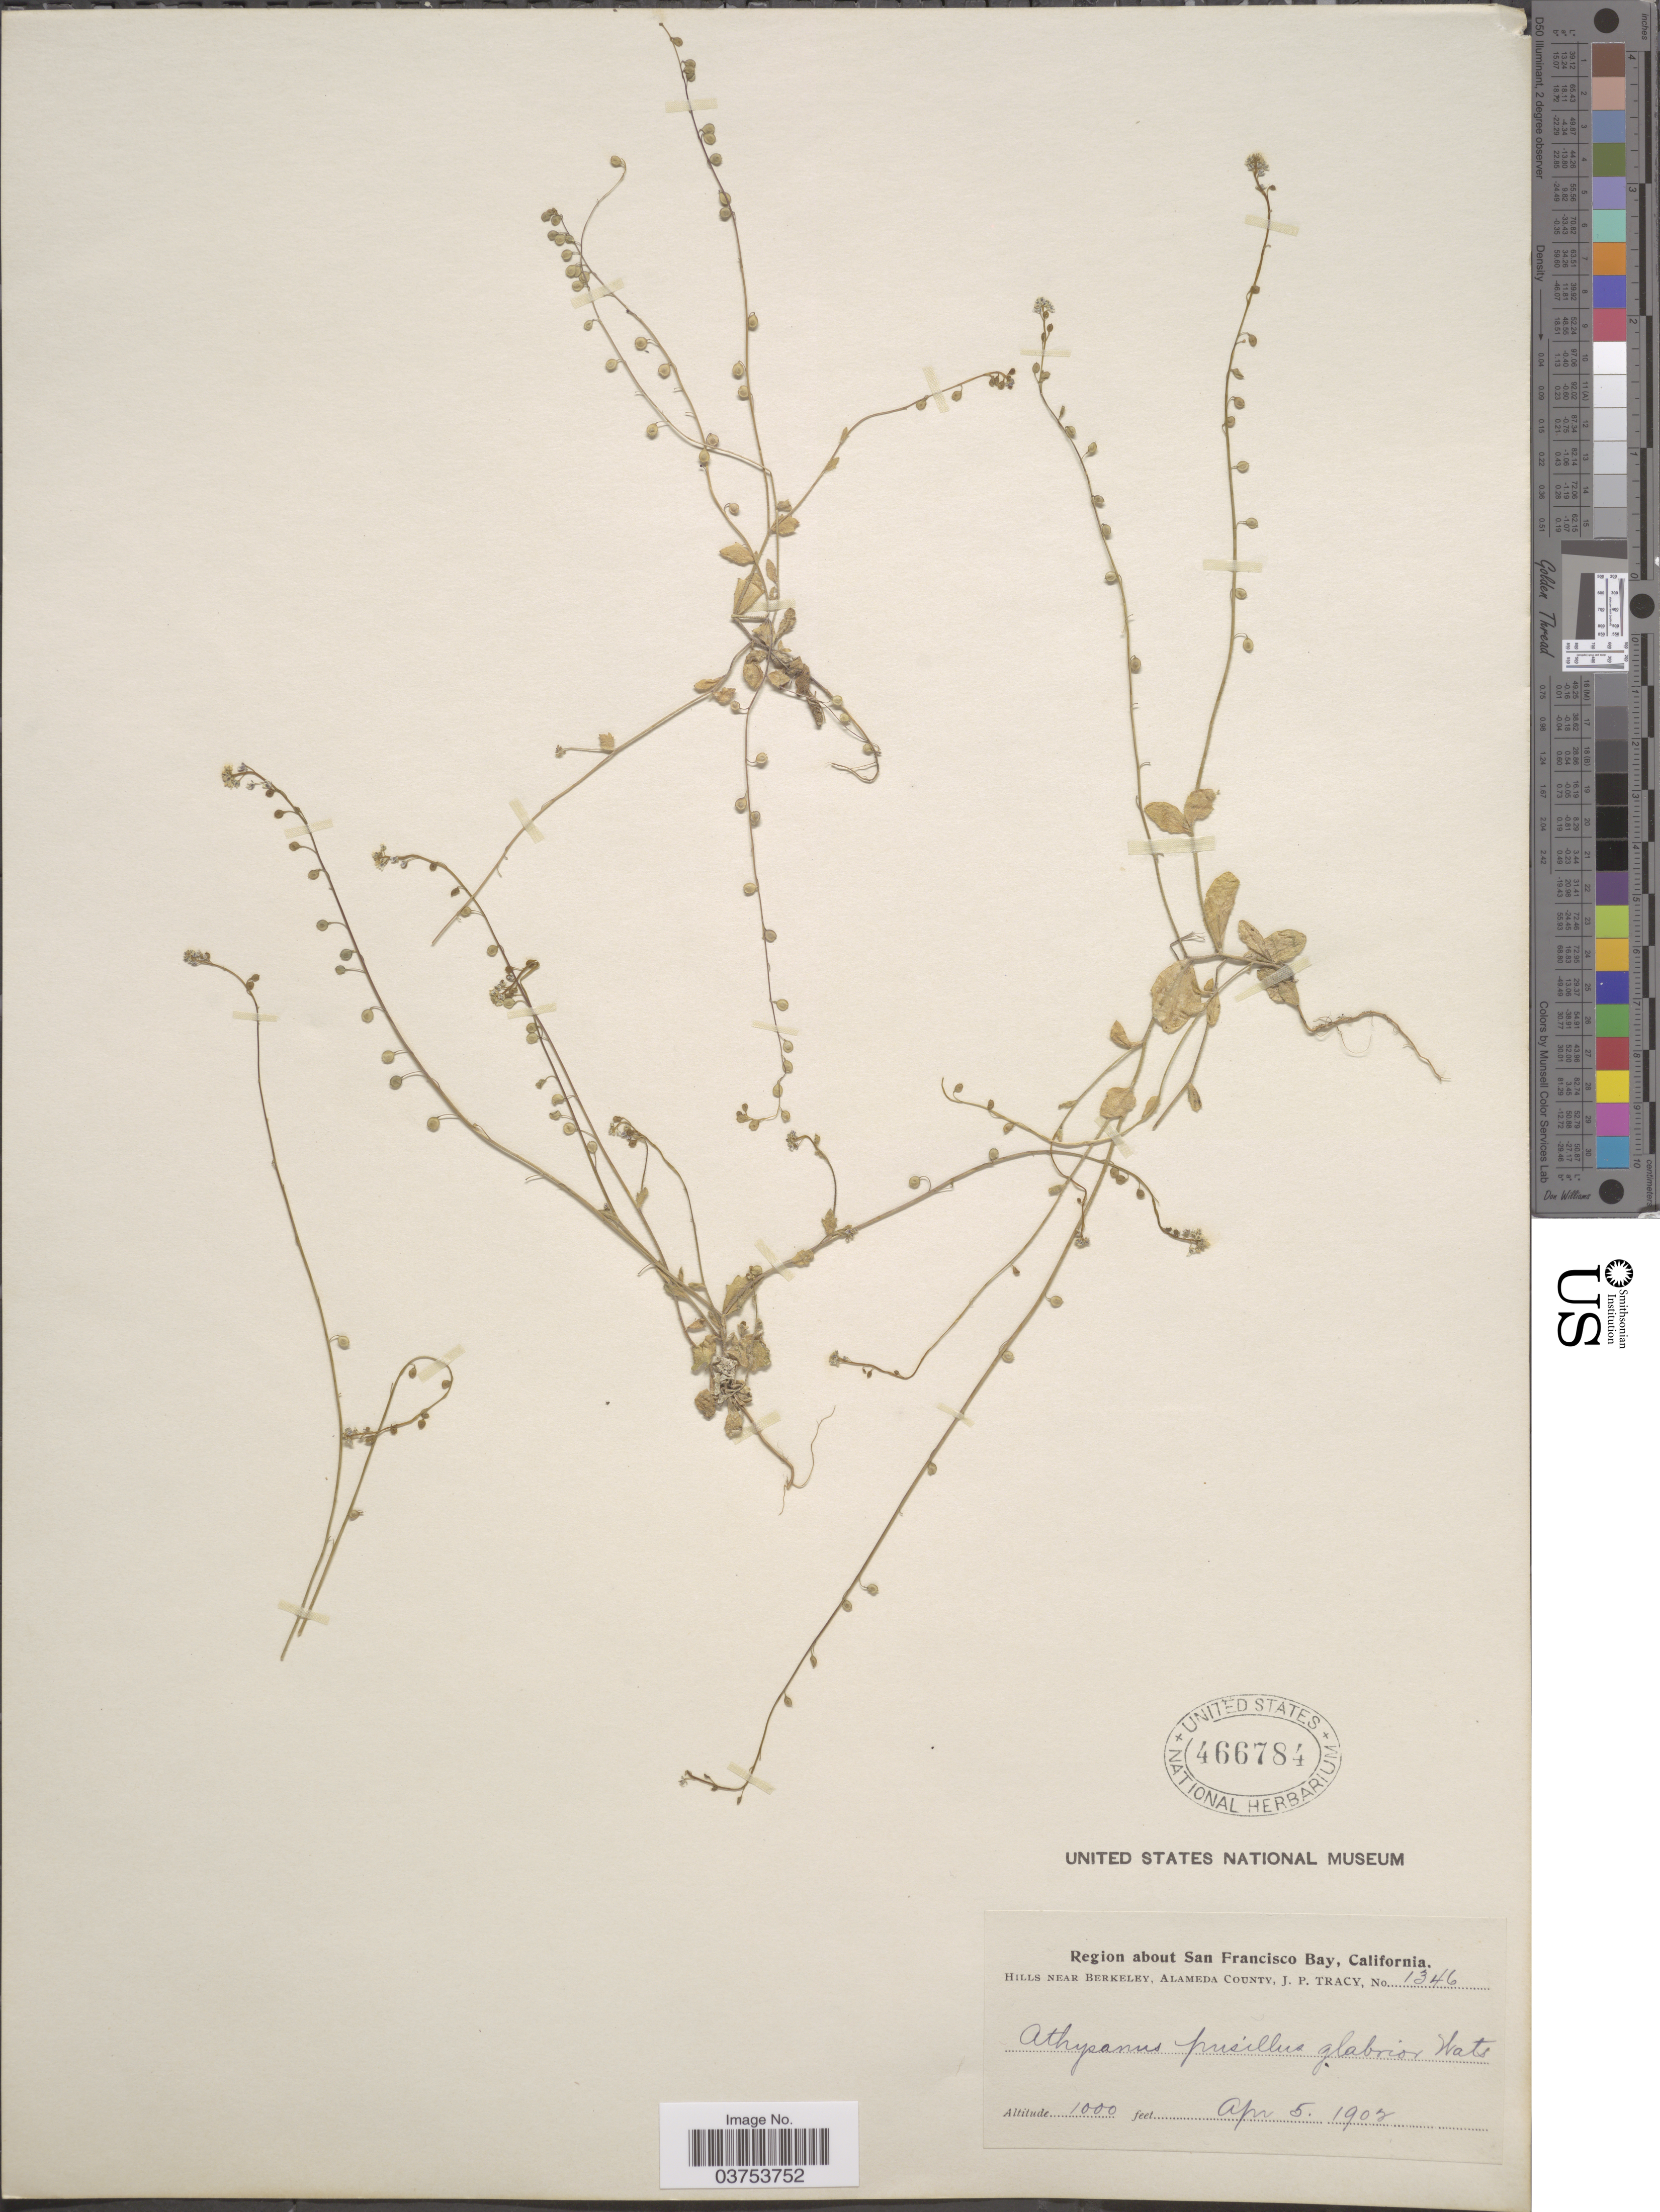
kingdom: Plantae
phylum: Tracheophyta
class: Magnoliopsida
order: Brassicales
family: Brassicaceae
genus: Athysanus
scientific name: Athysanus pusillus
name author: (Hook.) Greene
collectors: J. Tracy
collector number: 1346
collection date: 1902-04-05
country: United States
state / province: California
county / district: Alameda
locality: Region about San Francisco Bay. Hills near Berkeley, Alameda County.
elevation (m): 305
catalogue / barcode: US 466784